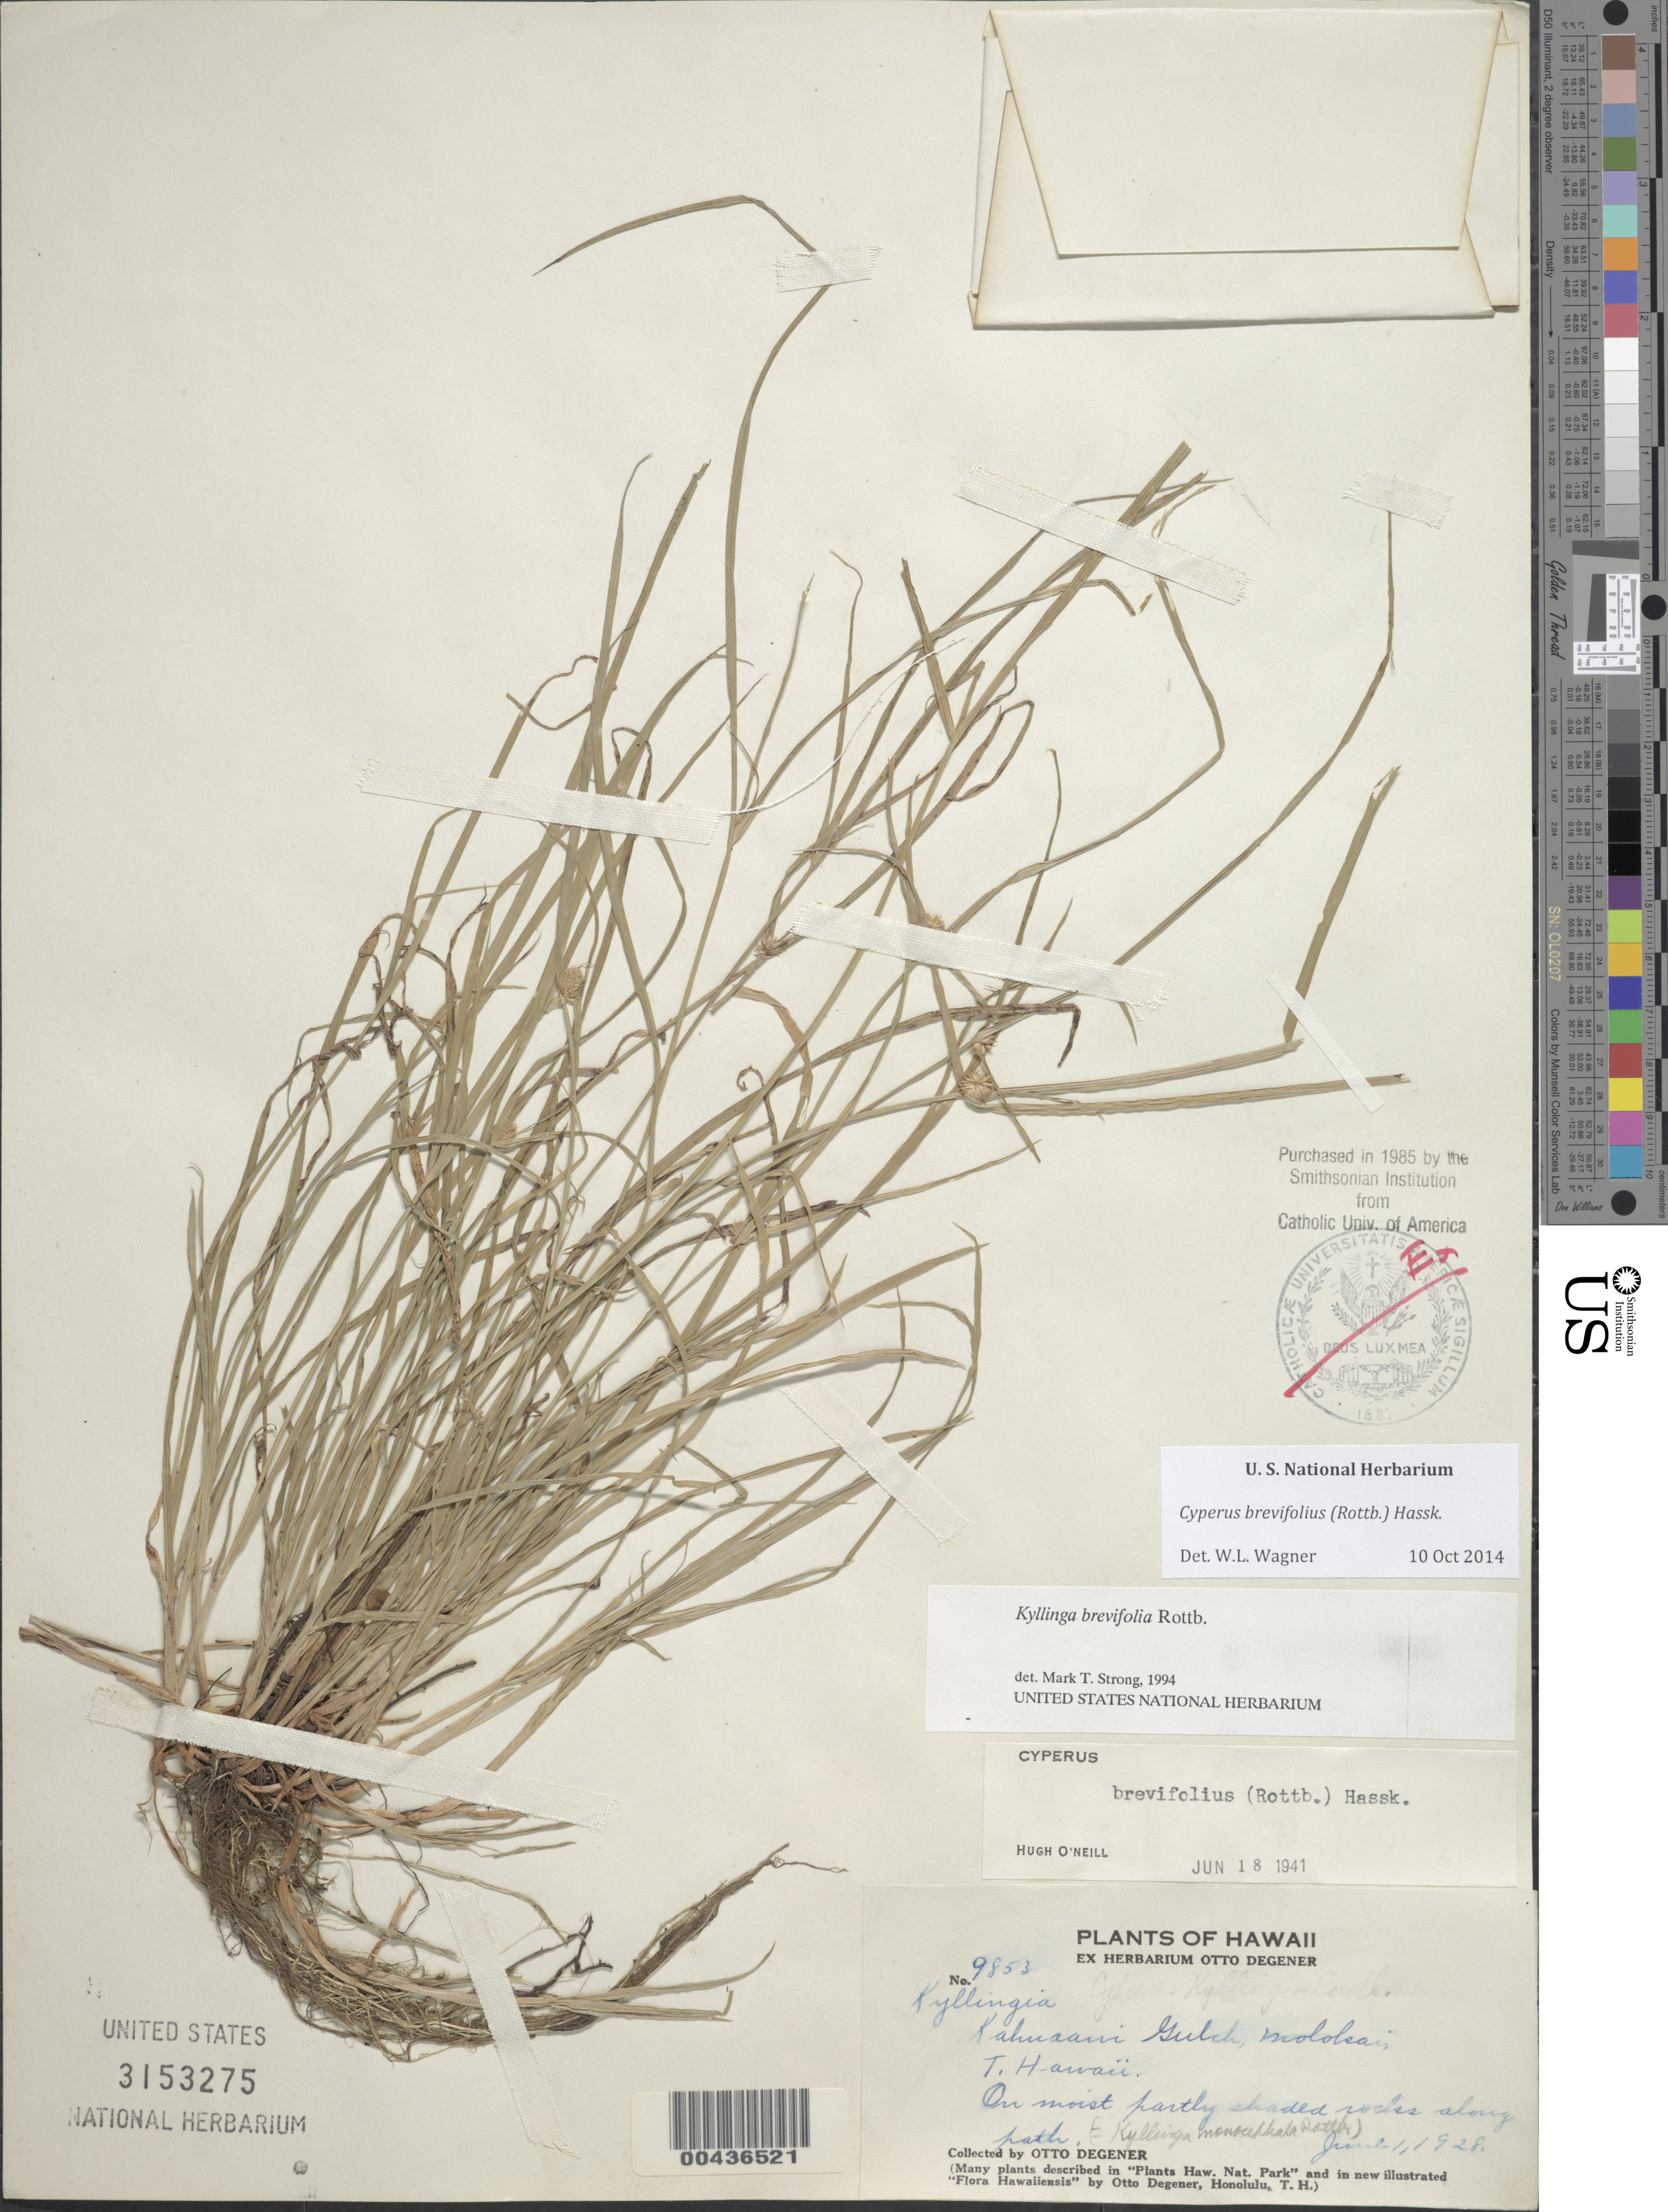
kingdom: Plantae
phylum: Tracheophyta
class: Liliopsida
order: Poales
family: Cyperaceae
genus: Cyperus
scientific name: Cyperus brevifolius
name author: (Rottb.) Hassk.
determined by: Wagner, W. L., (BOT), Smithsonian Institution - National Museum of Natural History (UNITED STATES)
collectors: O. Degener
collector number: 9853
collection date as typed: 1 Jun 1928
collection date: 1928-06-01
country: United States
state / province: Hawaii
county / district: Maui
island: Moloka'i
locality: Kahuaaui Gulch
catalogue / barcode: US 3153275